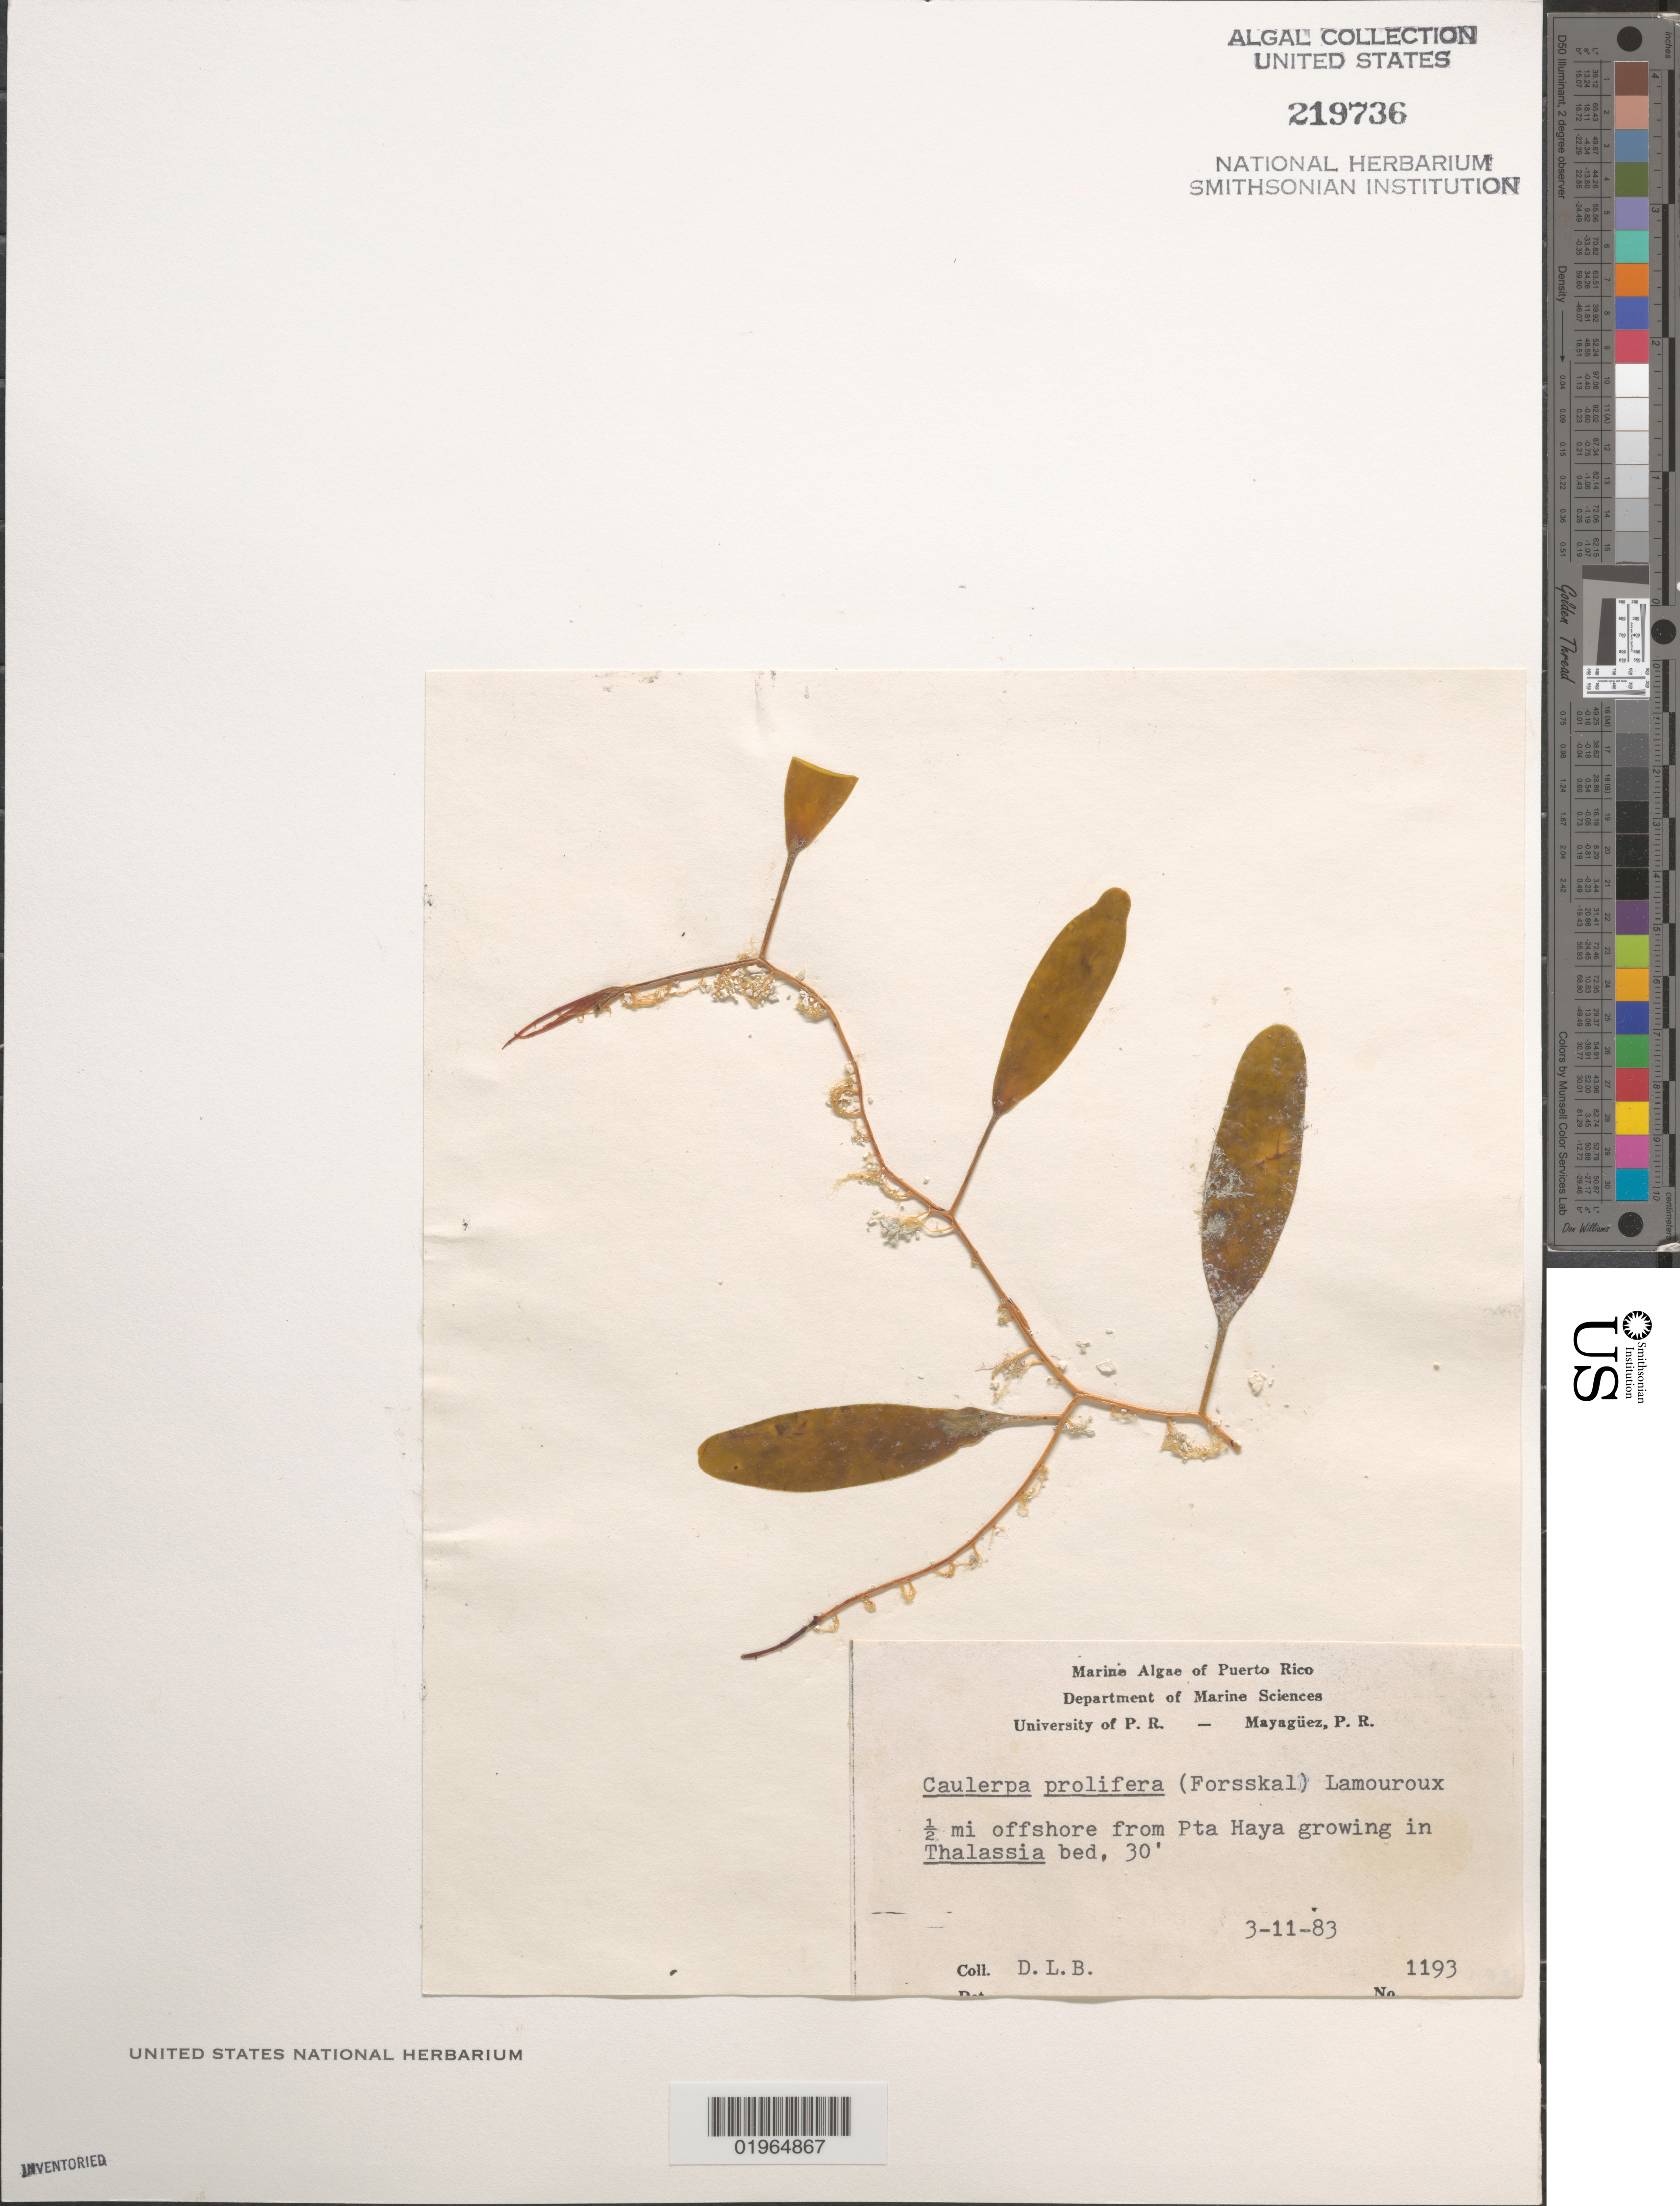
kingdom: Plantae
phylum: Chlorophyta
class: Ulvophyceae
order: Bryopsidales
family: Caulerpaceae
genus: Caulerpa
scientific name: Caulerpa prolifera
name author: (Forssk.) J.V.Lamouroux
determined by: Ballantine, D. L.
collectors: D.L. Ballantine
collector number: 1193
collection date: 1983-03-11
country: Puerto Rico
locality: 1/2 mi offshore from Punta Haya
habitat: Growing in Thalassia bed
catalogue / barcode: US 219736